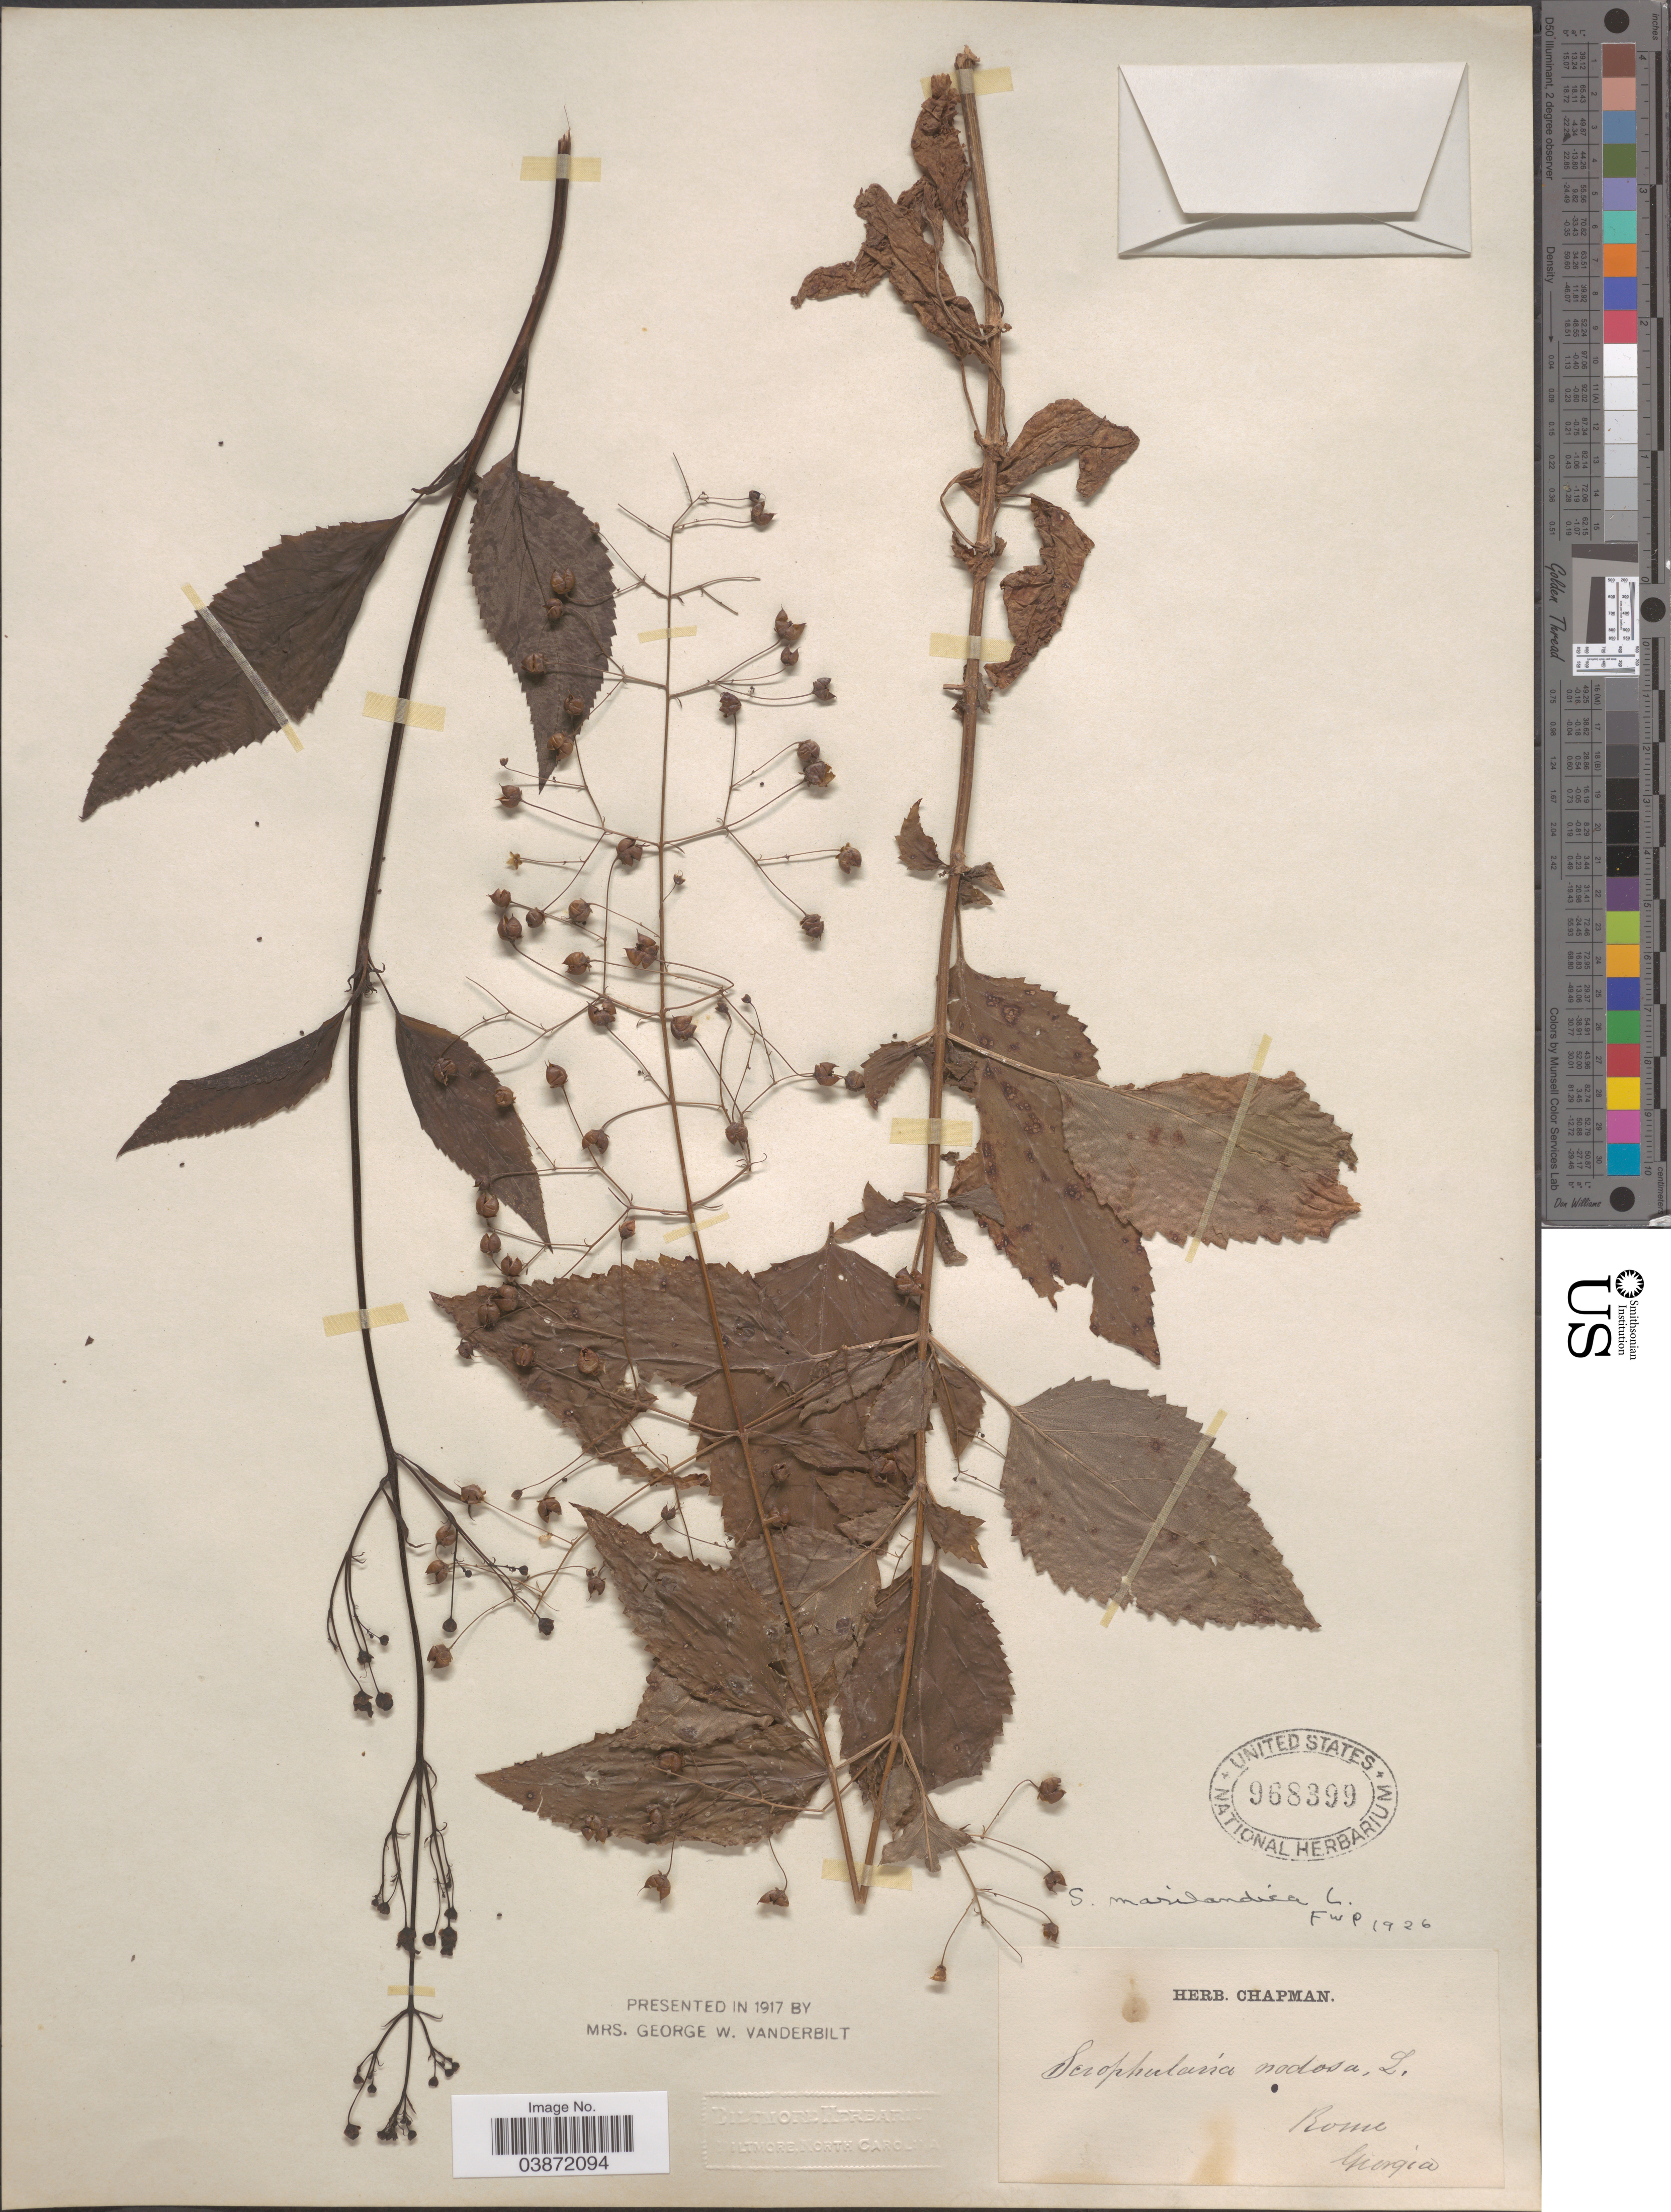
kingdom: Plantae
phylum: Tracheophyta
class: Magnoliopsida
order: Lamiales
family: Scrophulariaceae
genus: Scrophularia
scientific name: Scrophularia marilandica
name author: L.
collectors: ex herb. Chapman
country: United States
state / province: Georgia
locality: Rome.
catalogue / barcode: US 968399